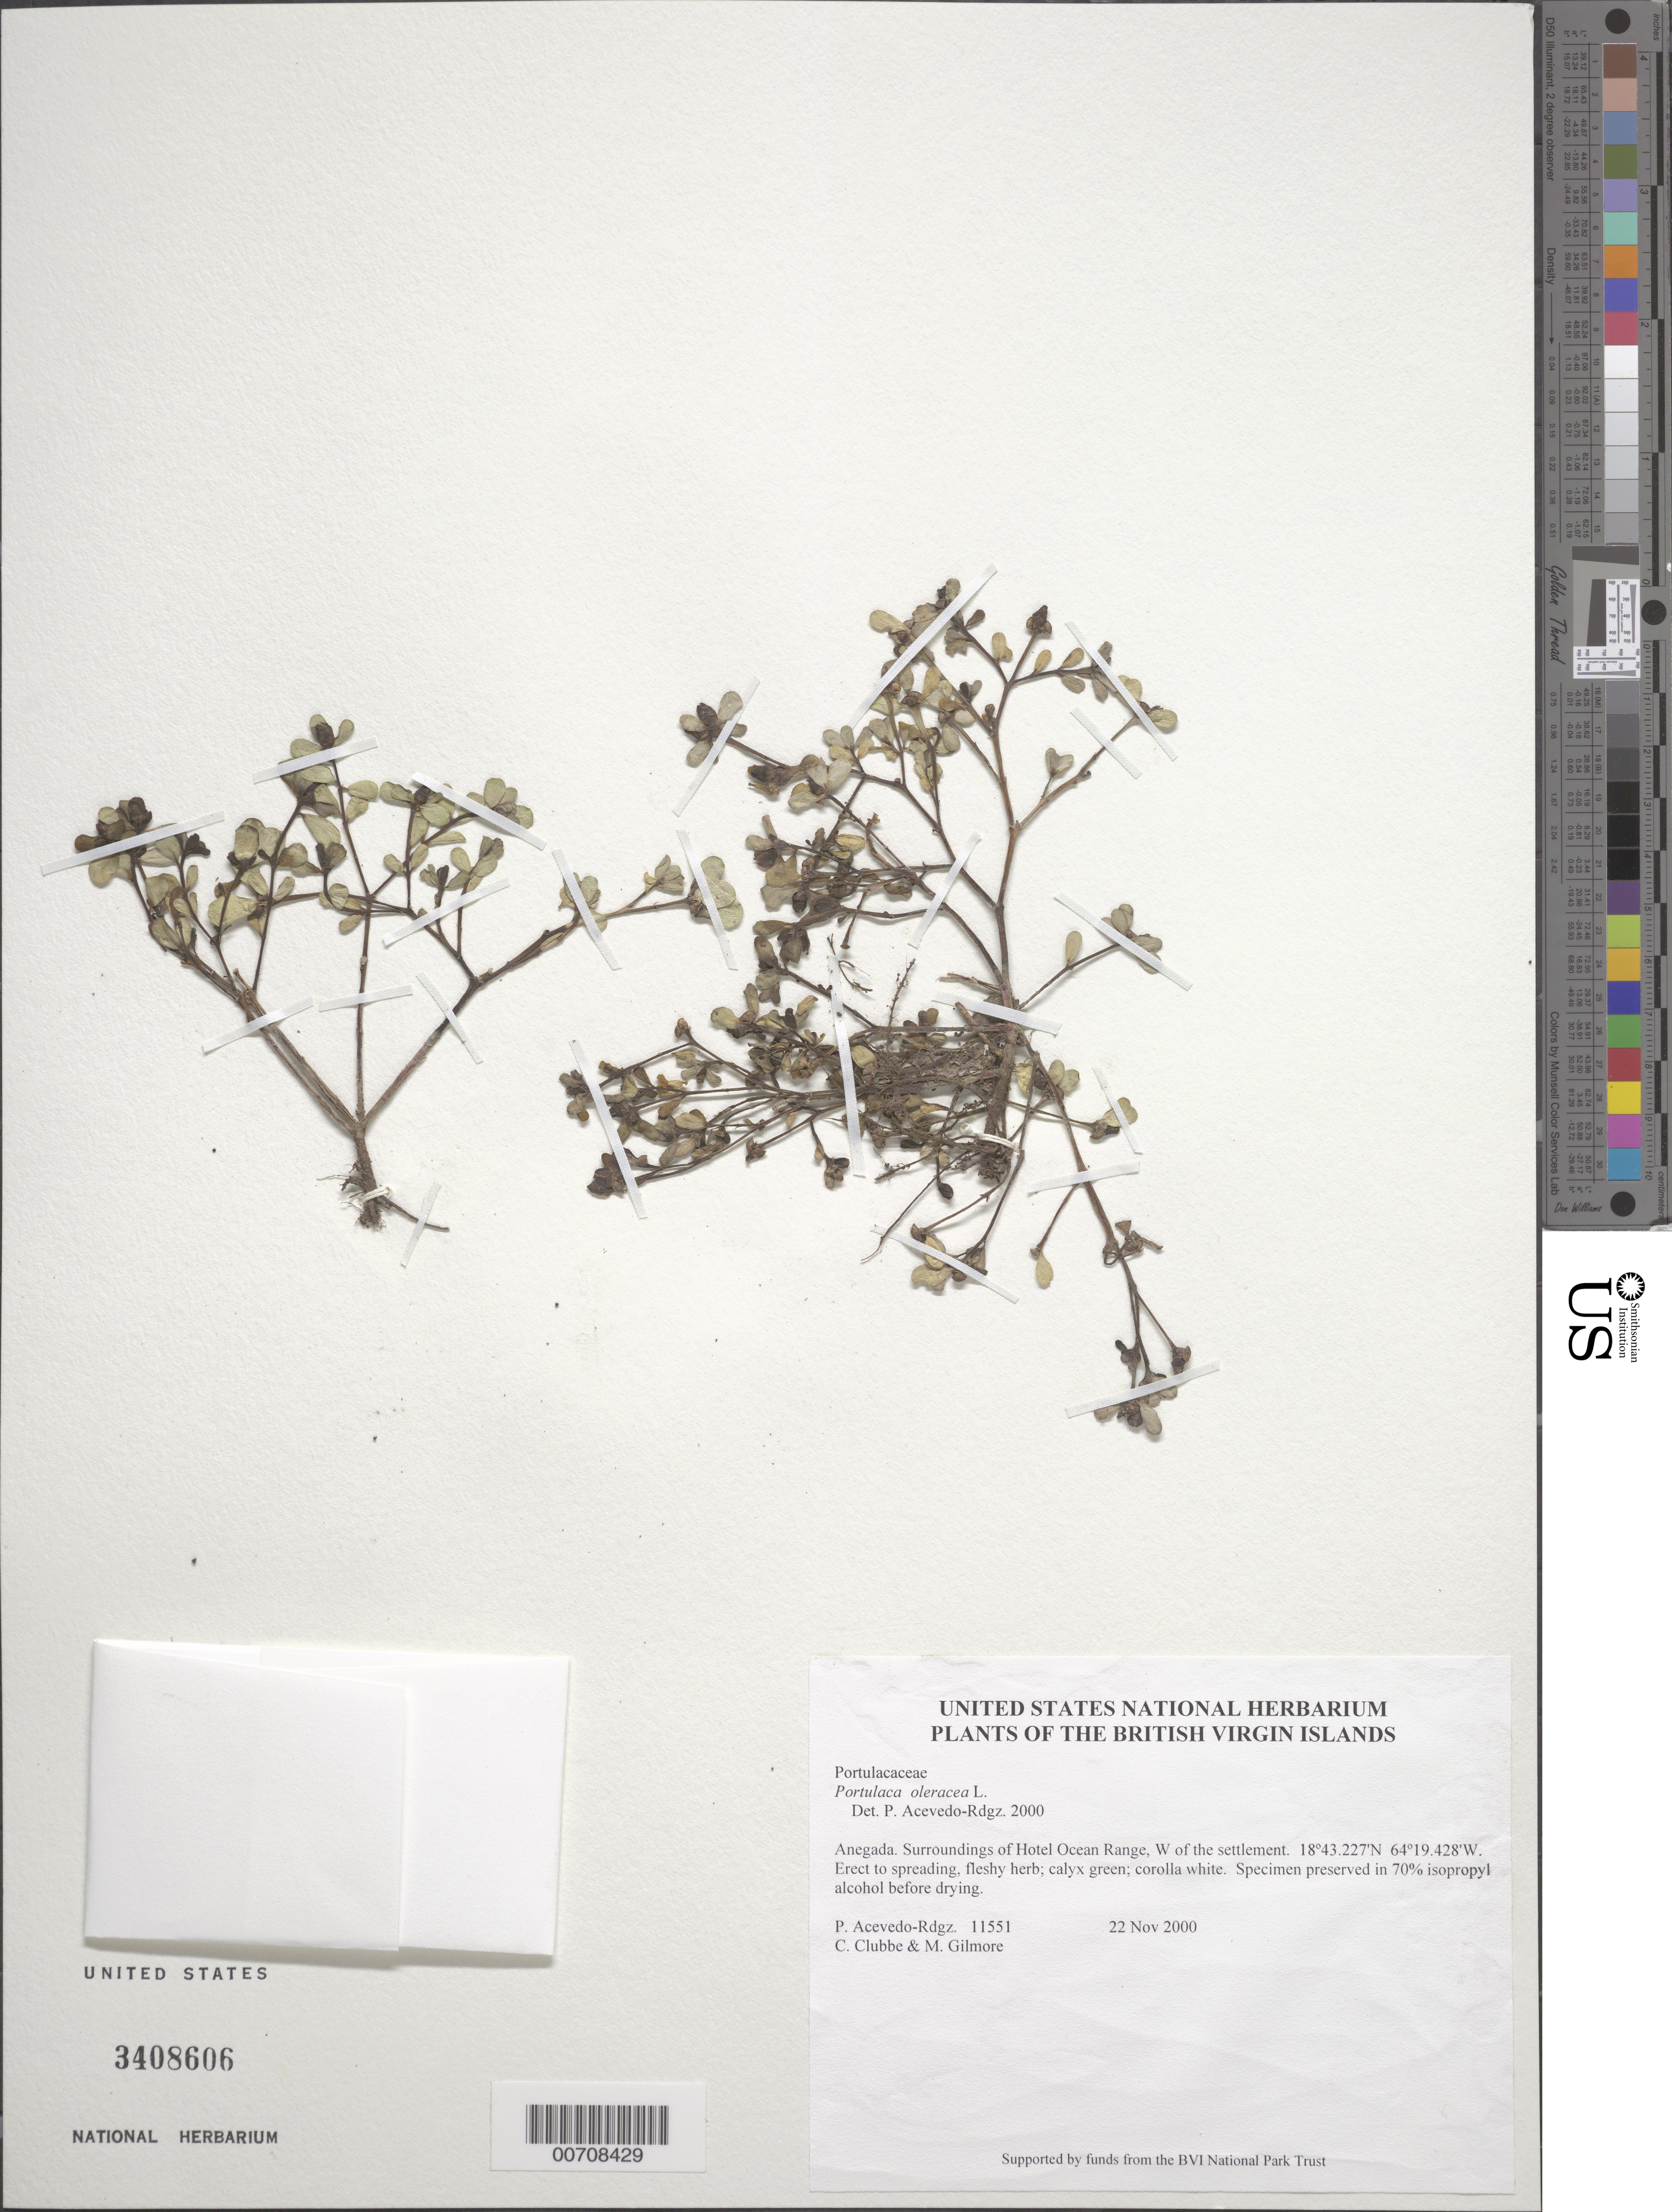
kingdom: Plantae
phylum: Tracheophyta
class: Magnoliopsida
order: Caryophyllales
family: Portulacaceae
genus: Portulaca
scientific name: Portulaca oleracea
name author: L.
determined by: Acevedo-Rodríguez, P., (BOT), Smithsonian Institution - National Museum of Natural History (UNITED STATES)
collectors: P. Acevedo-Rodr., C. Clubbe & M. Gilmore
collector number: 11551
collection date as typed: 22 Nov 2000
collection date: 2000-11-22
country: British Virgin Islands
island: Anegada I.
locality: Surroundings of Hotel Ocean Range, W of the settlement.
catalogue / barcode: US 3408606